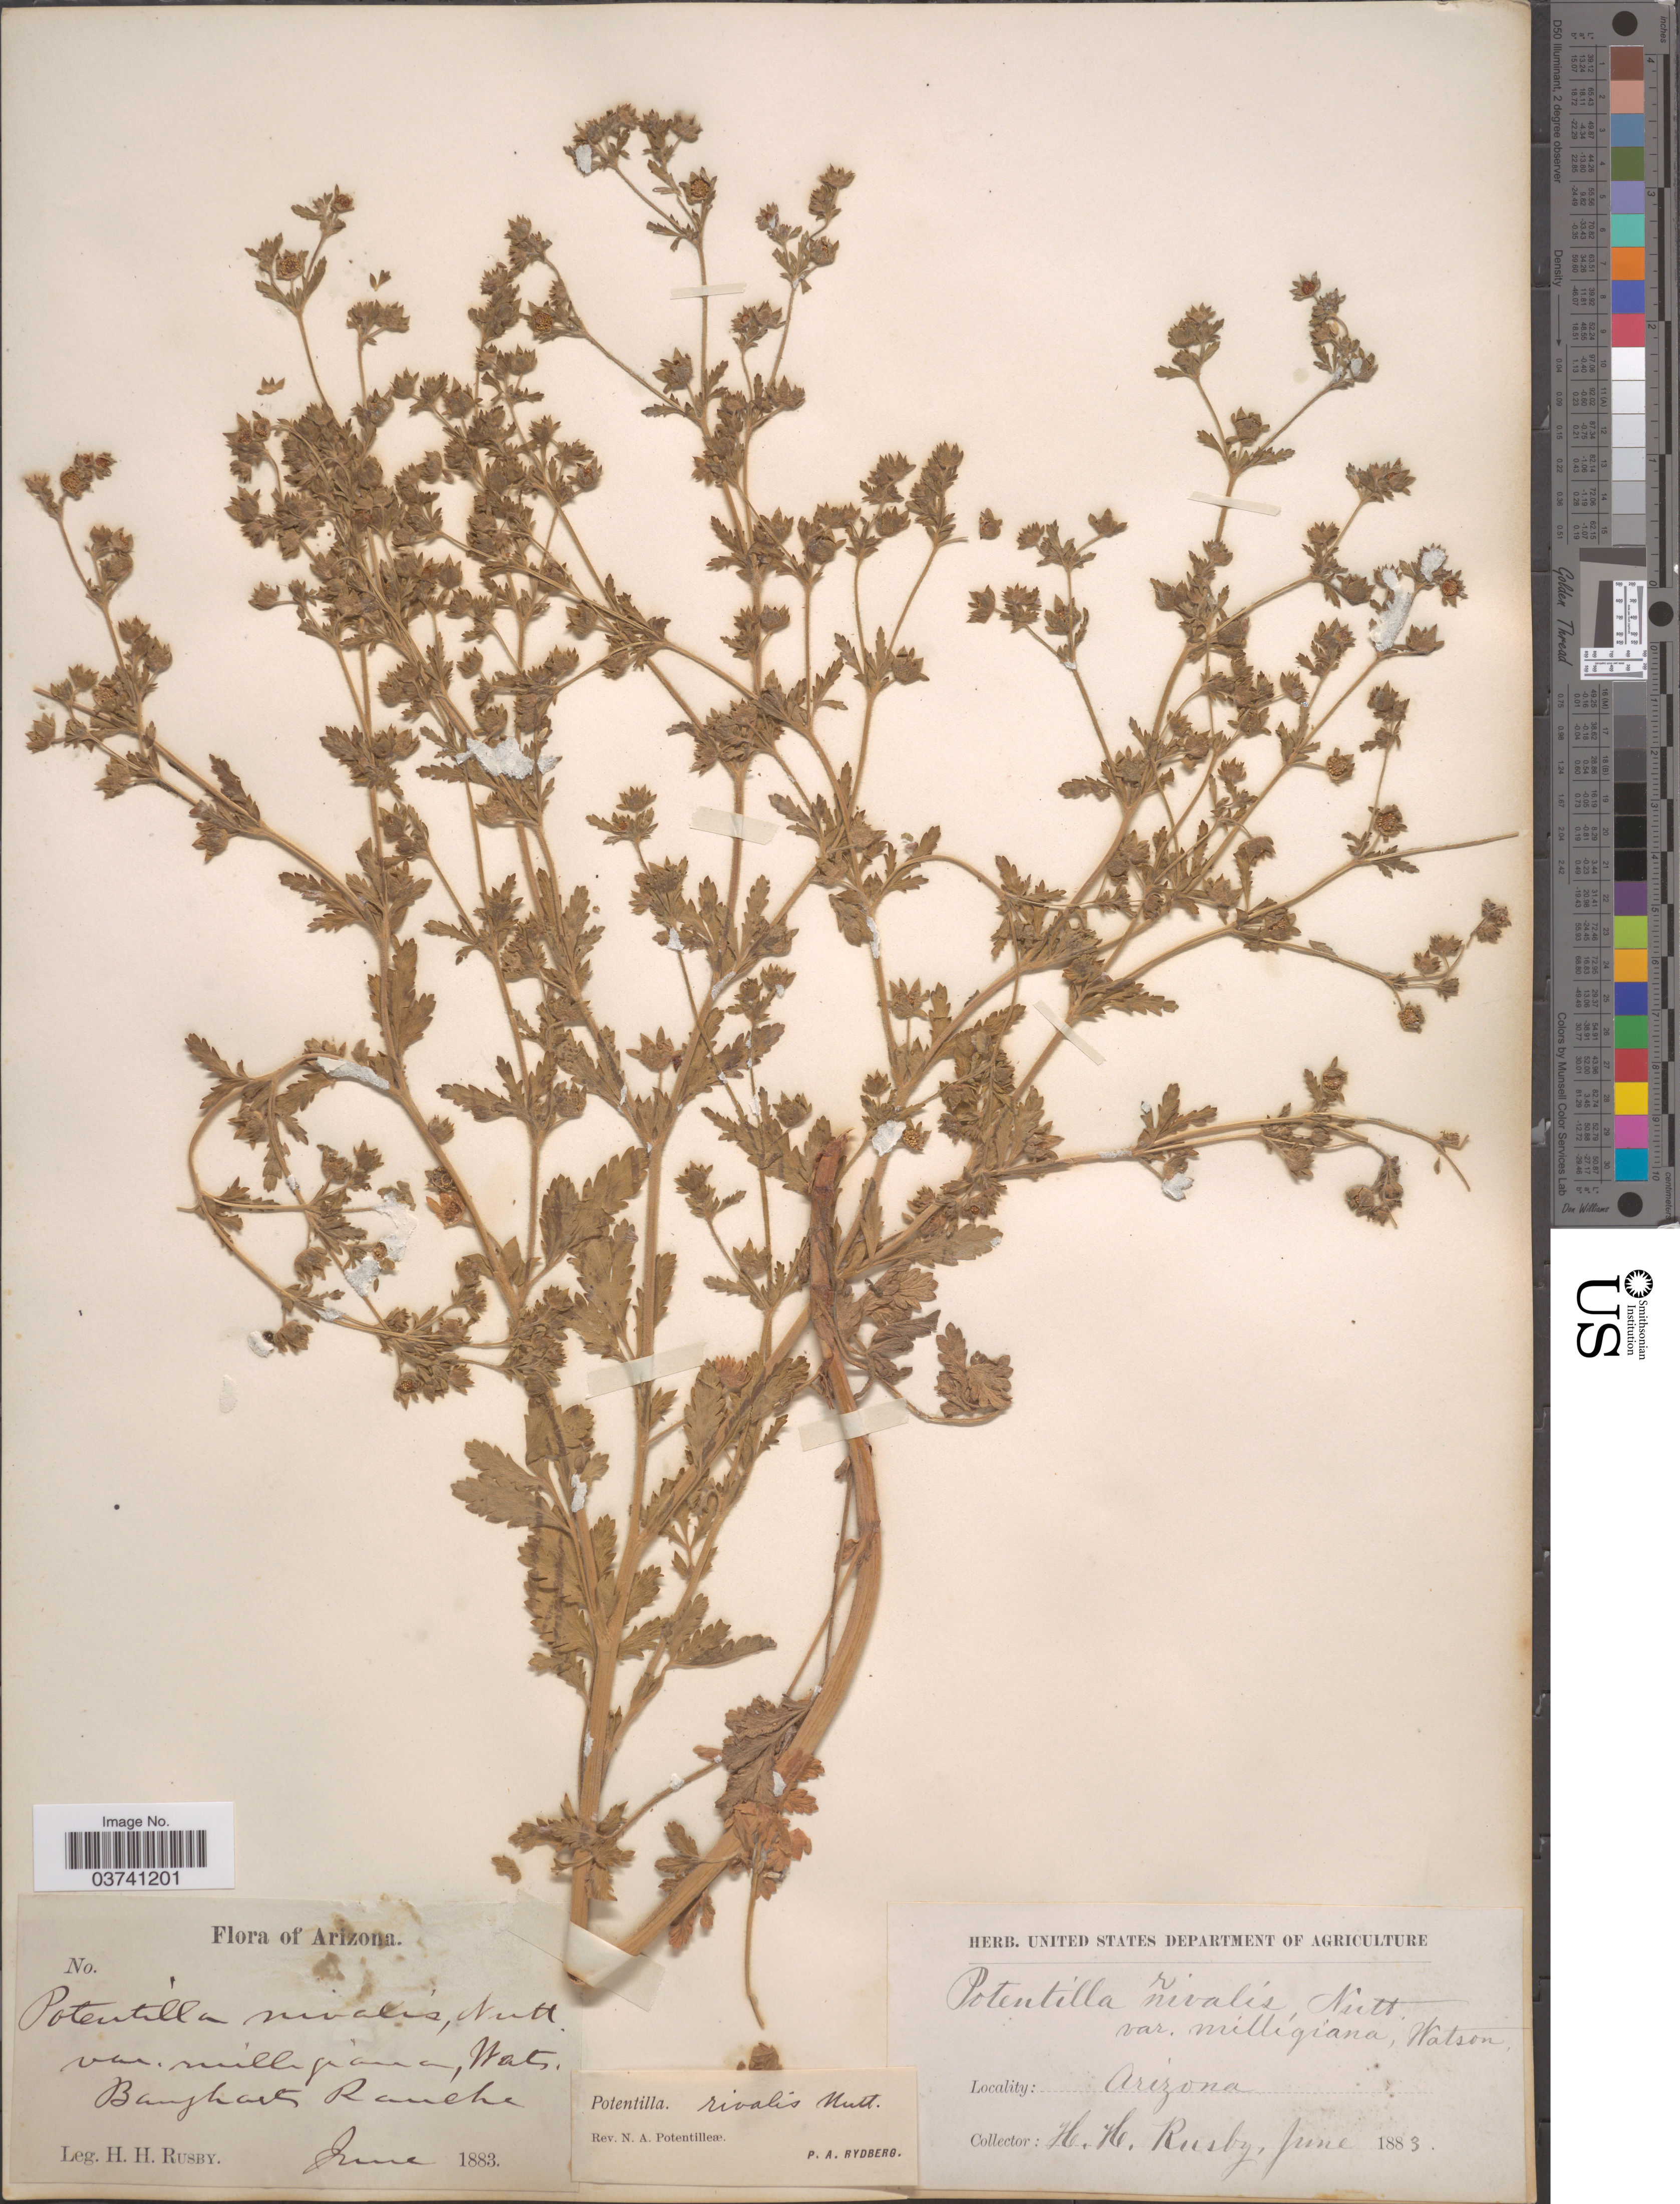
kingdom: Plantae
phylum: Tracheophyta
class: Magnoliopsida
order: Rosales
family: Rosaceae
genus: Potentilla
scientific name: Potentilla rivalis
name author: Nutt.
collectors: H. H. Rusby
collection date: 1883-06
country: United States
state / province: Arizona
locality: Bangharts Ranche